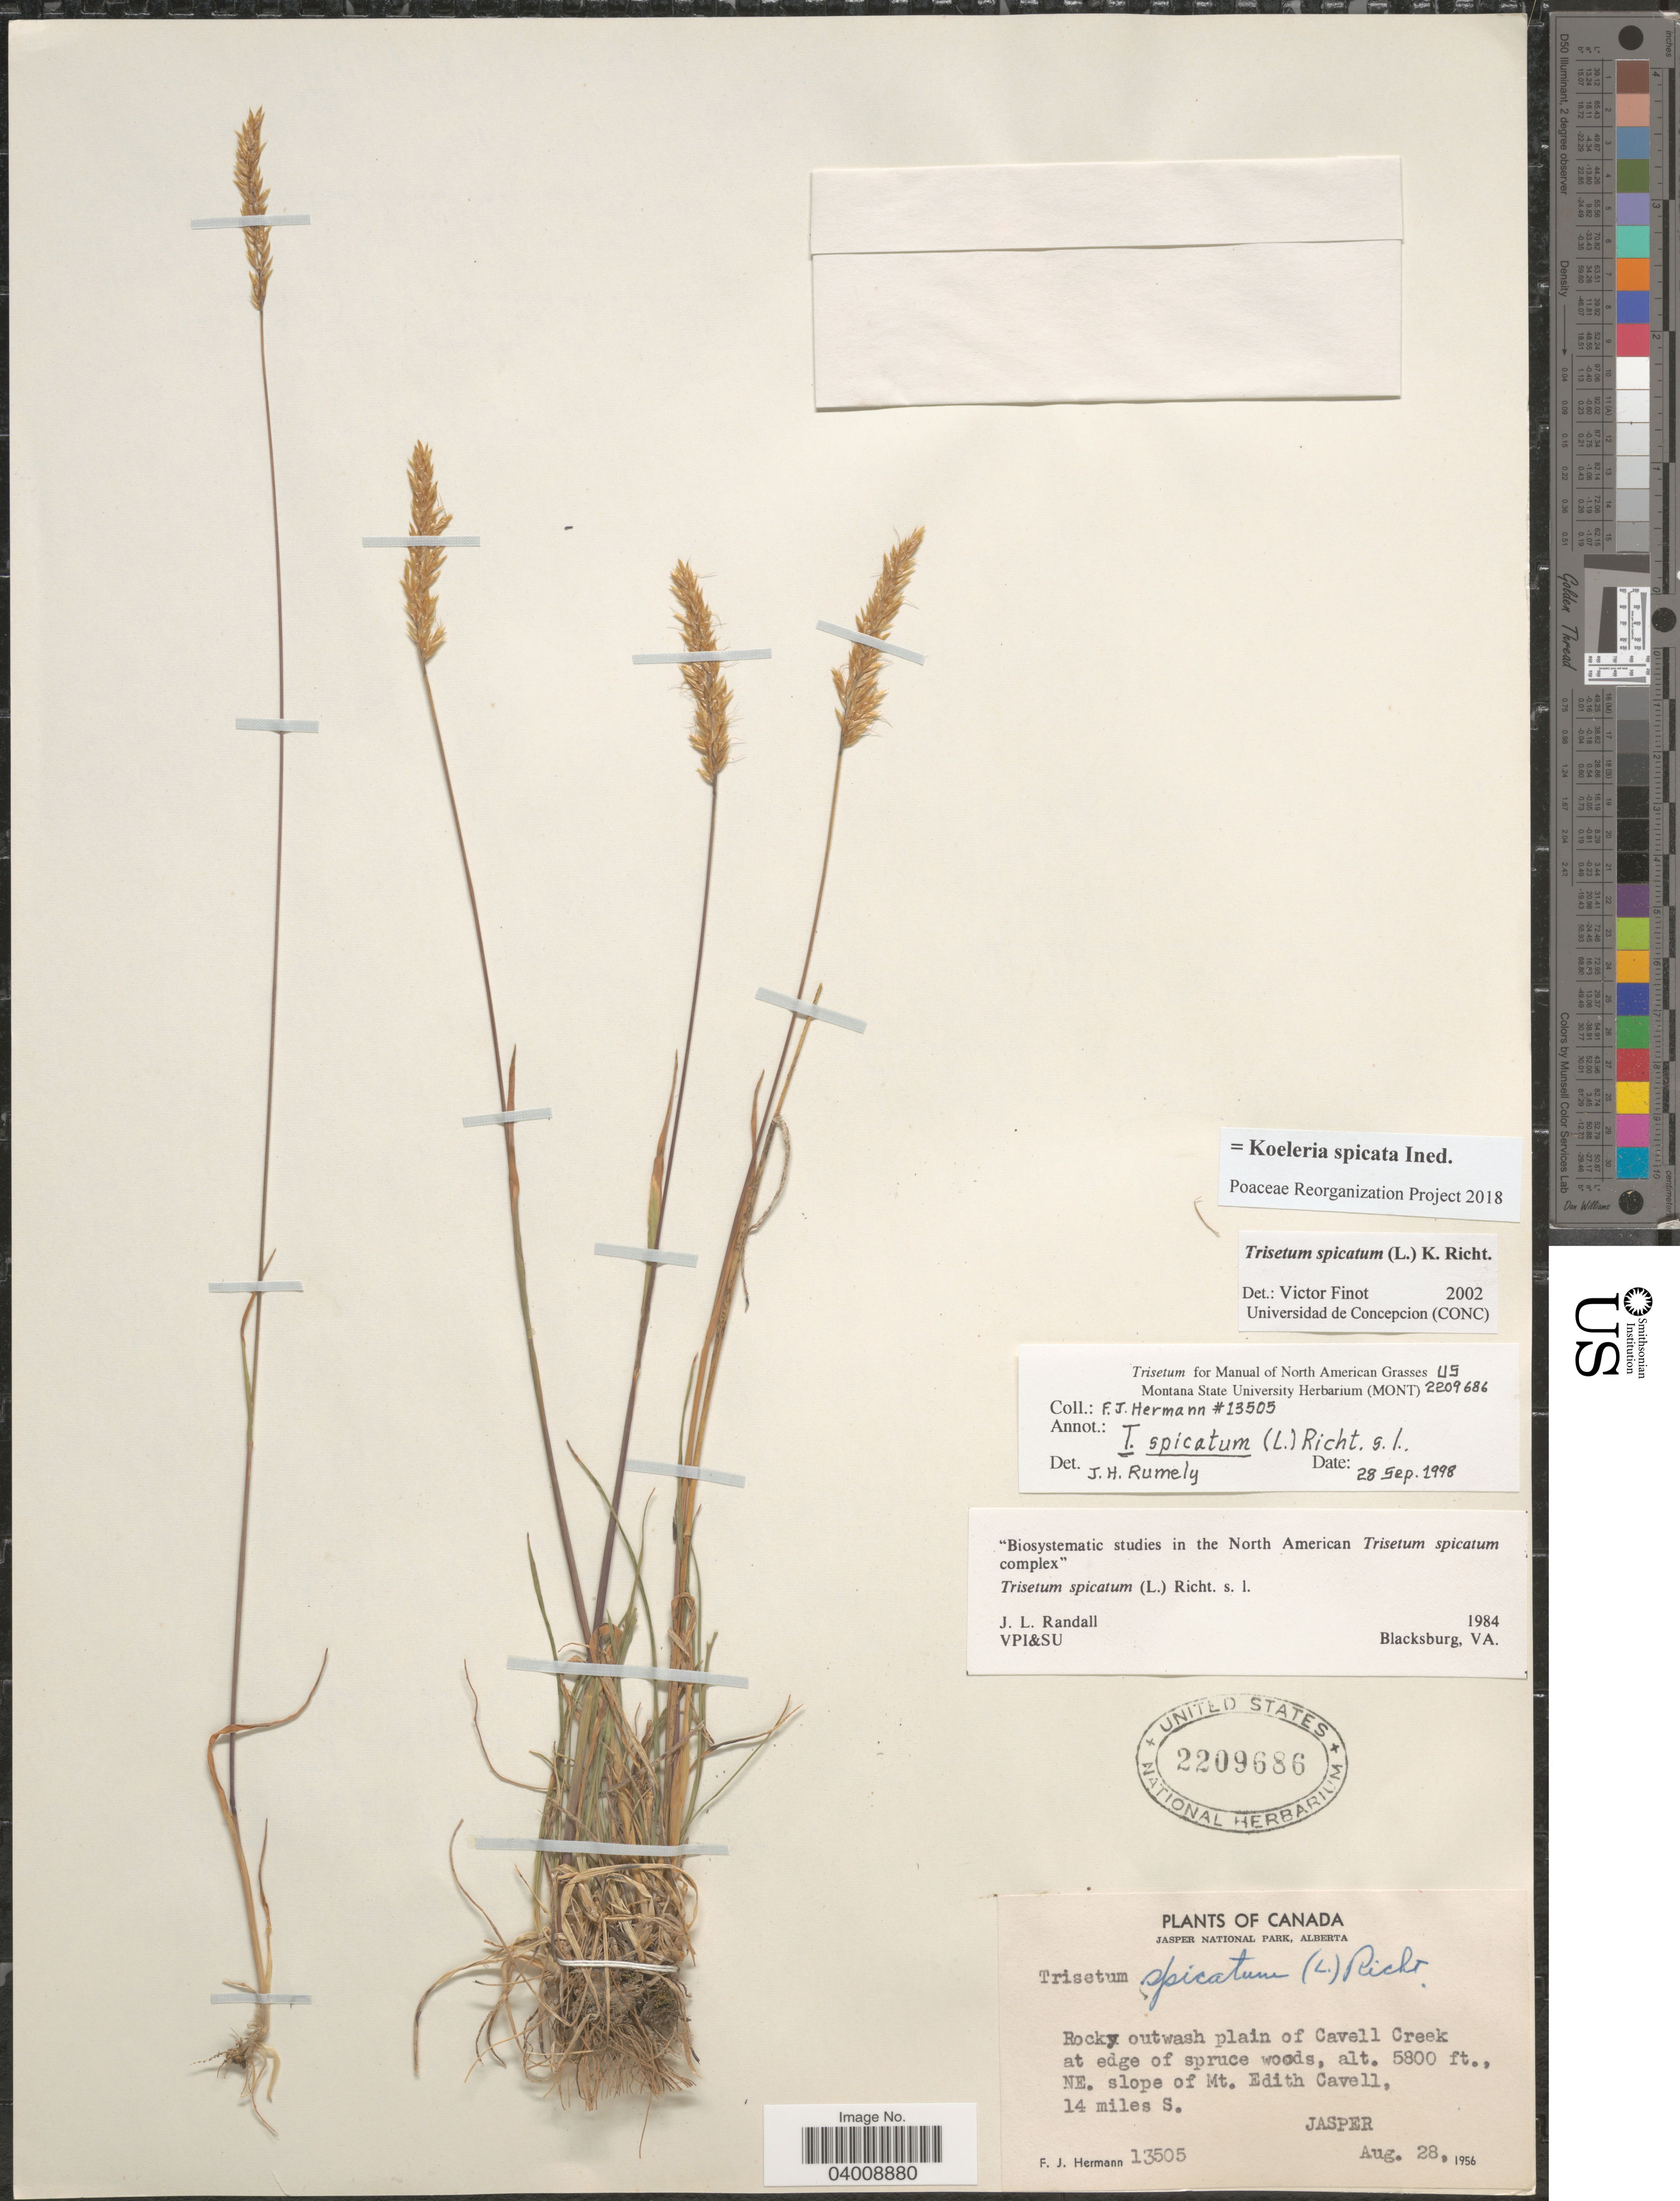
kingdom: Plantae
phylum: Tracheophyta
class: Liliopsida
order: Poales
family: Poaceae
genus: Koeleria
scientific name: Koeleria spicata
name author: (L.) Barberá et al.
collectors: F. J. Hermann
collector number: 13505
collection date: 1956-08-28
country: Canada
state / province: Alberta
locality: Jasper National Park. Rocky outwash plain of Cavell Creek at edge of spruce woods, NE. slope of Mt. Edith Cavell, 14 miles S. Jasper.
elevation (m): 1768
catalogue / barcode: US 2209686